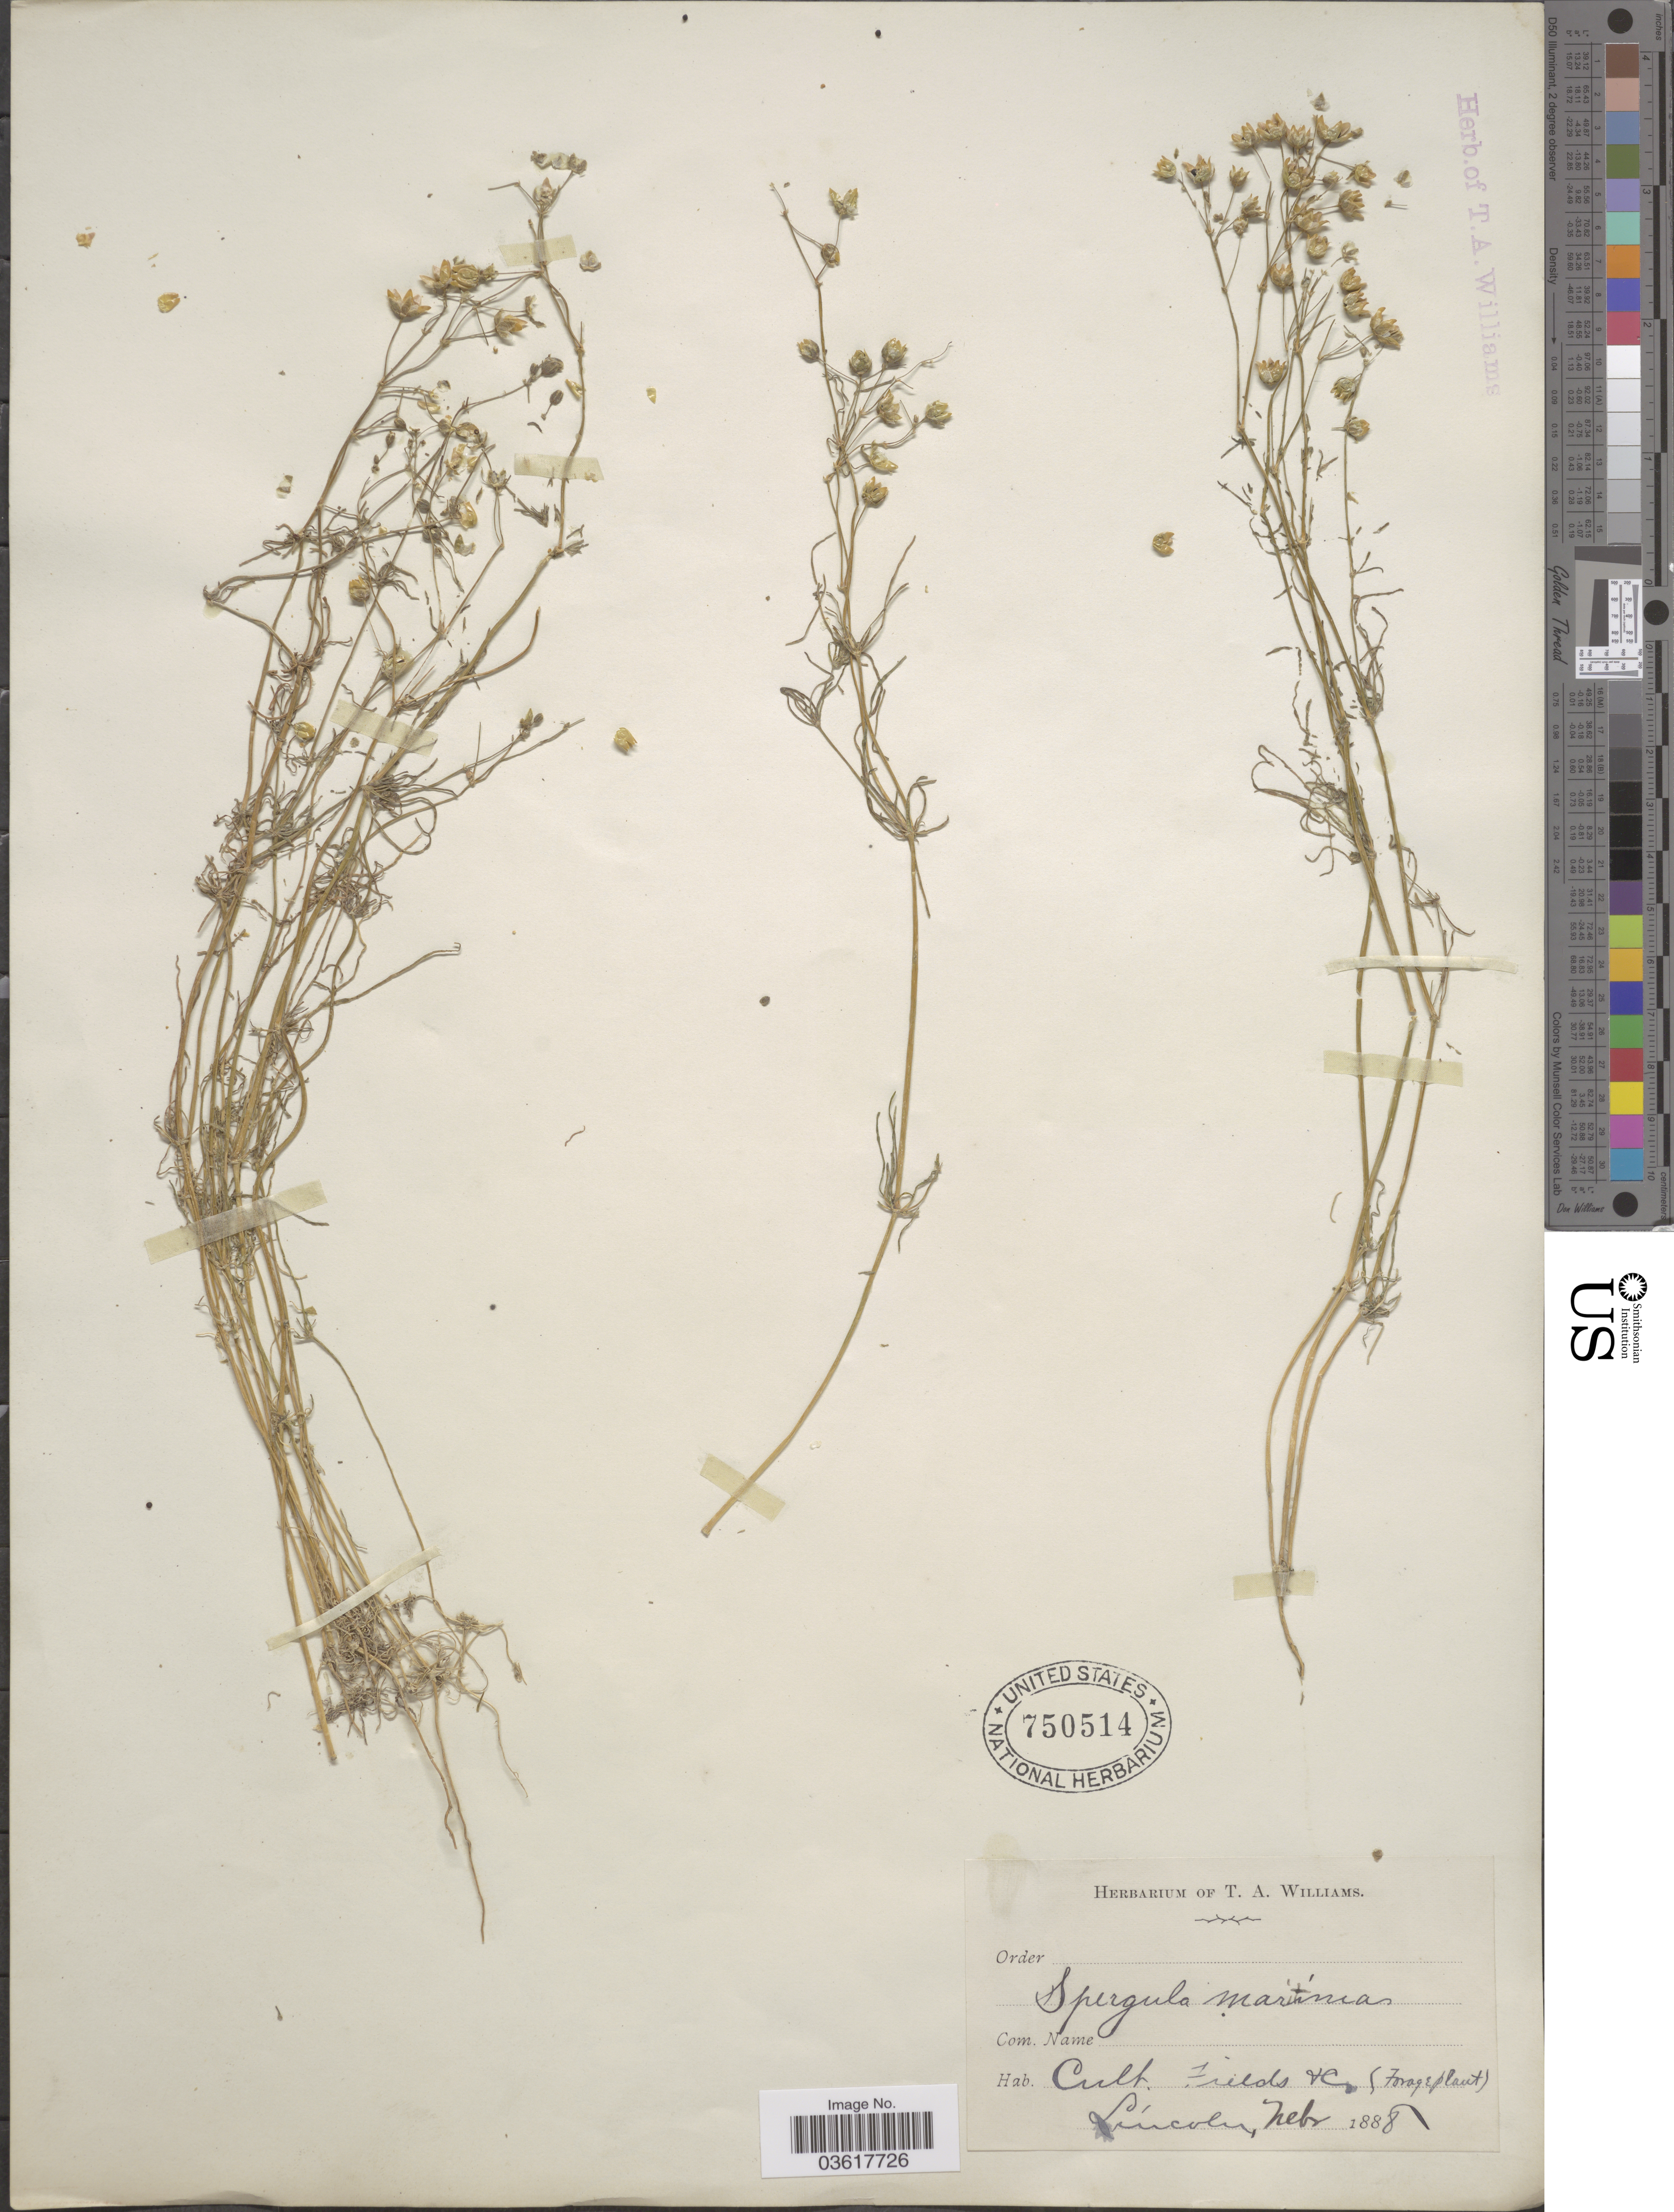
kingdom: Plantae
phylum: Tracheophyta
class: Magnoliopsida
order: Caryophyllales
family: Caryophyllaceae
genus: Spergula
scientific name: Spergula sp.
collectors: ex herb. Thos. A. Williams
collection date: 1888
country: United States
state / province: Nebraska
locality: Fields &c. Lincoln.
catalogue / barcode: US 750514